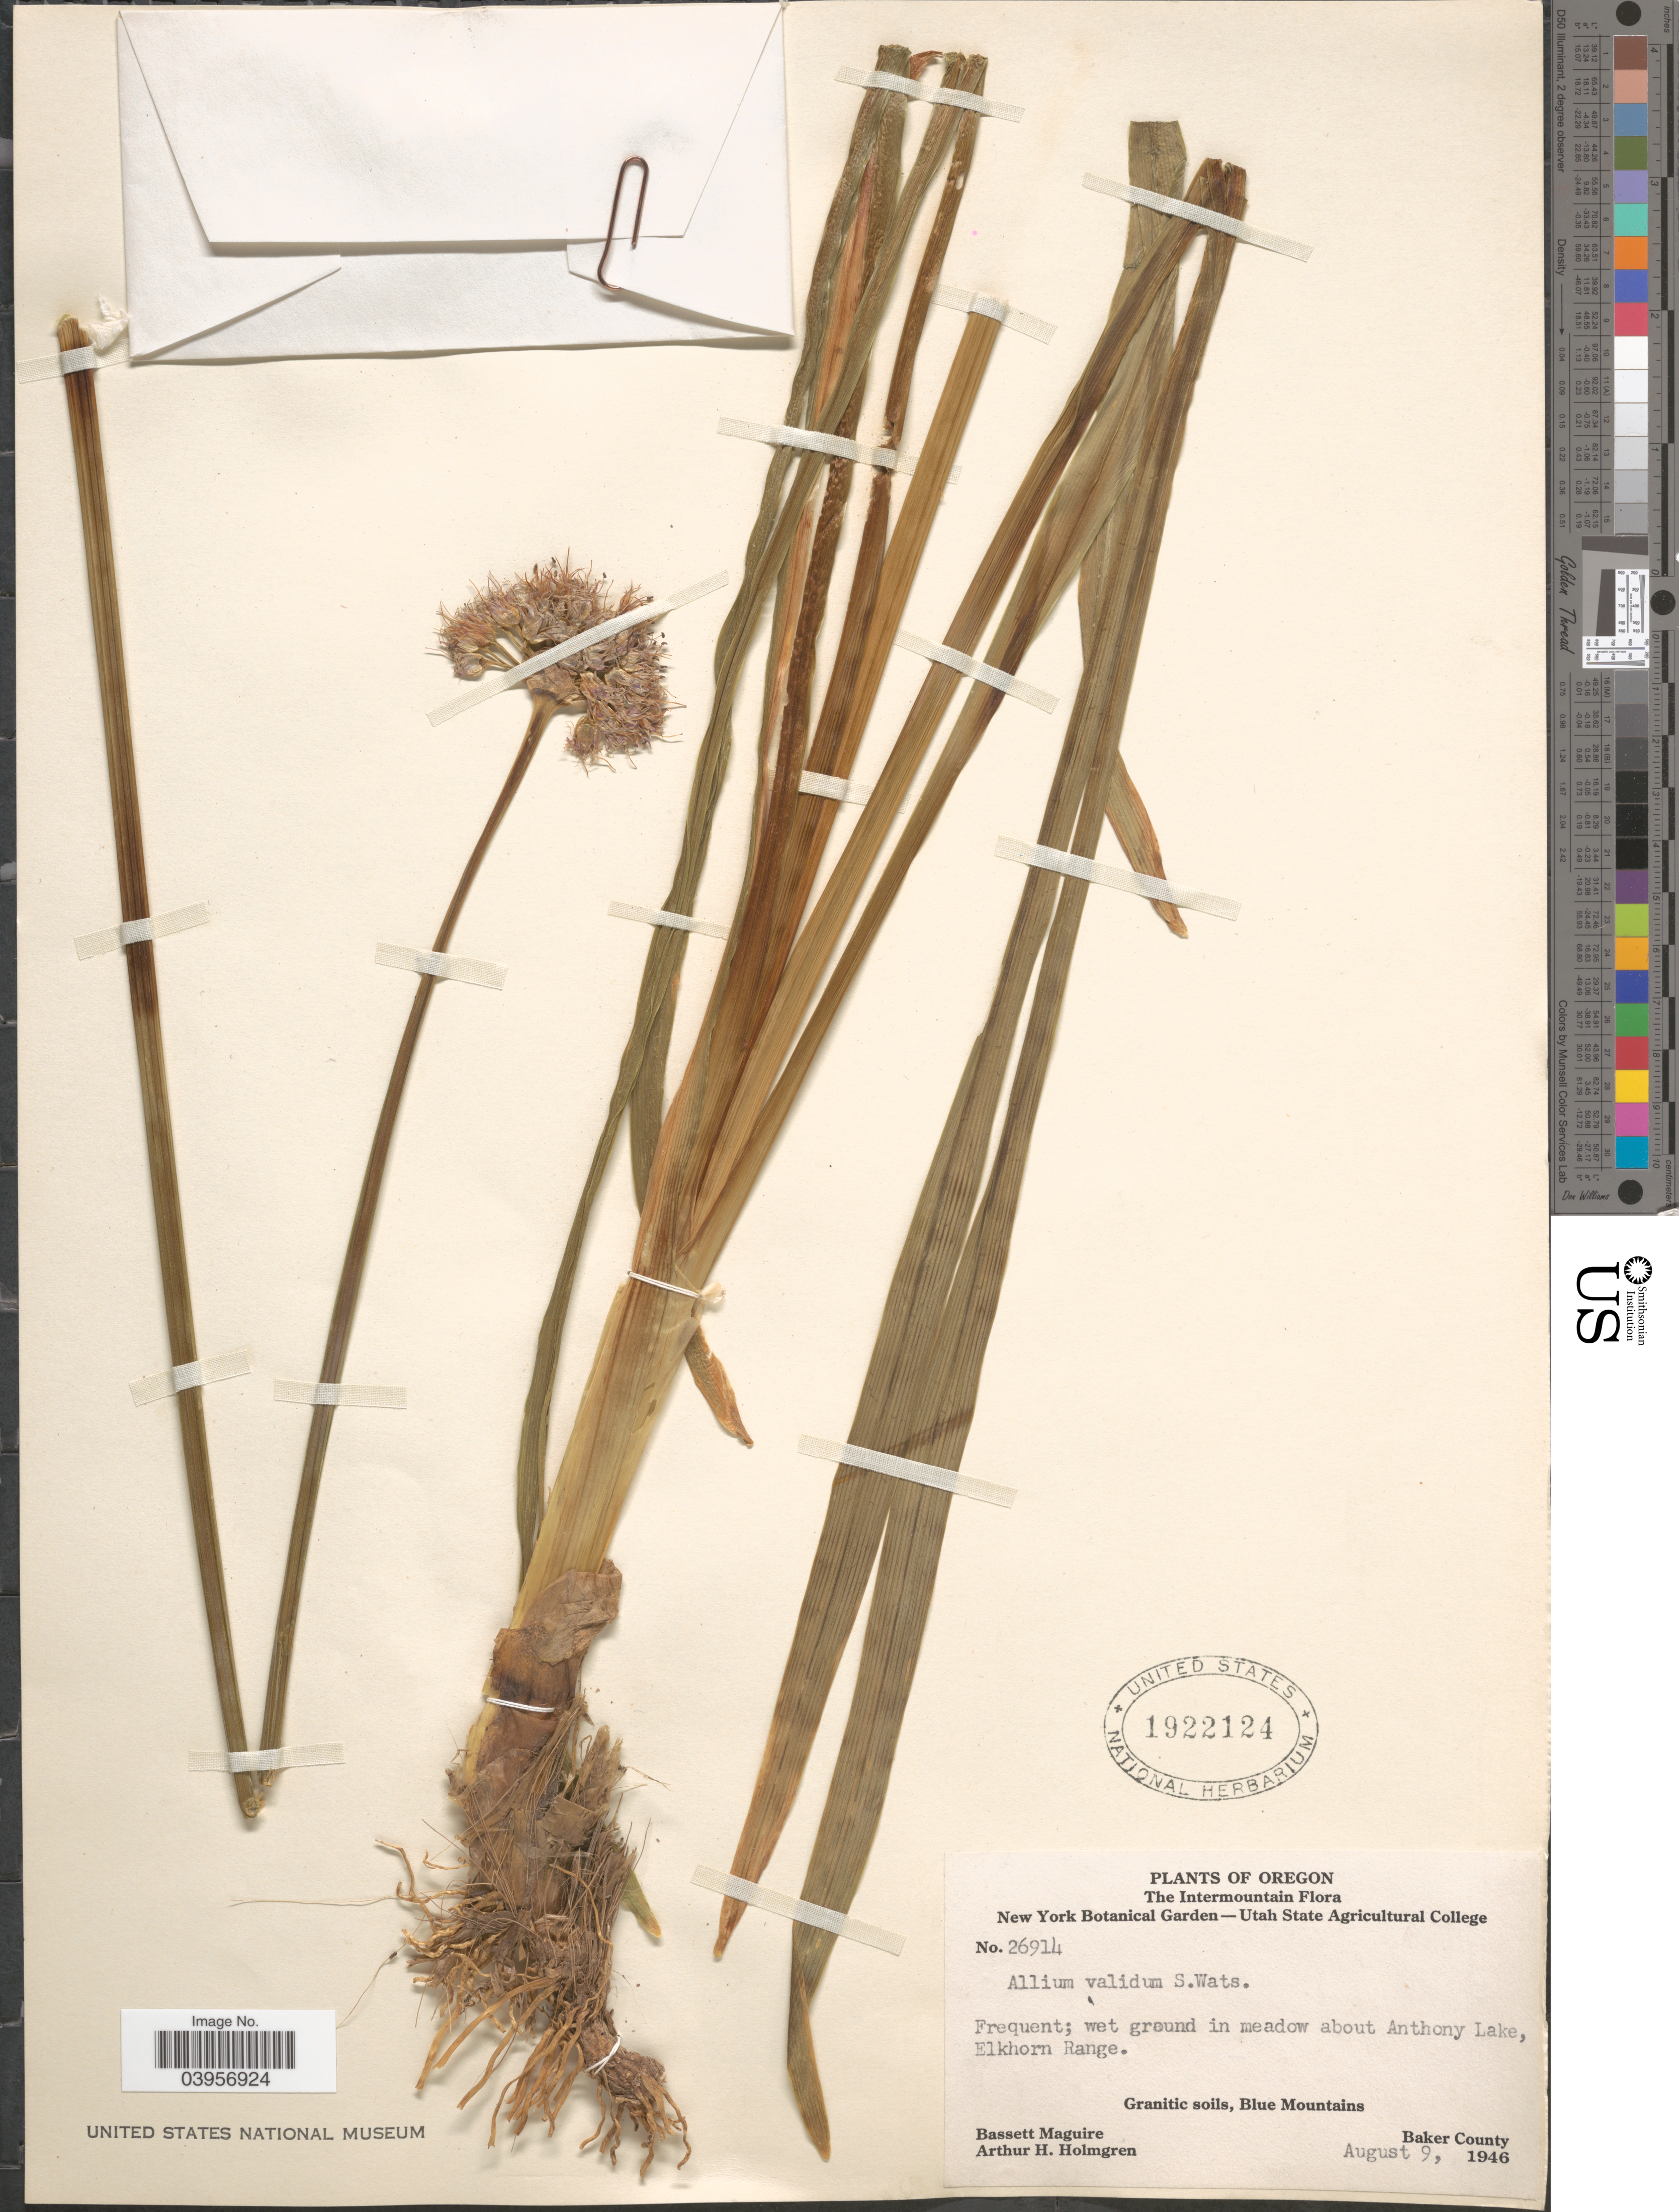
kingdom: Plantae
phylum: Tracheophyta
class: Liliopsida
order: Asparagales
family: Amaryllidaceae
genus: Allium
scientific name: Allium validum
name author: S. Watson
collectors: B. Maguire & A. H. Holmgren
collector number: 26914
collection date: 1946-08-09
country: United States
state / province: Oregon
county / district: Baker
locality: The Intermountain. Wet ground in meadow about Anthony Lake, Elkhorn Range. Granitic soils, Blue Mountains. Baker County.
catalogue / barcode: US 1922124